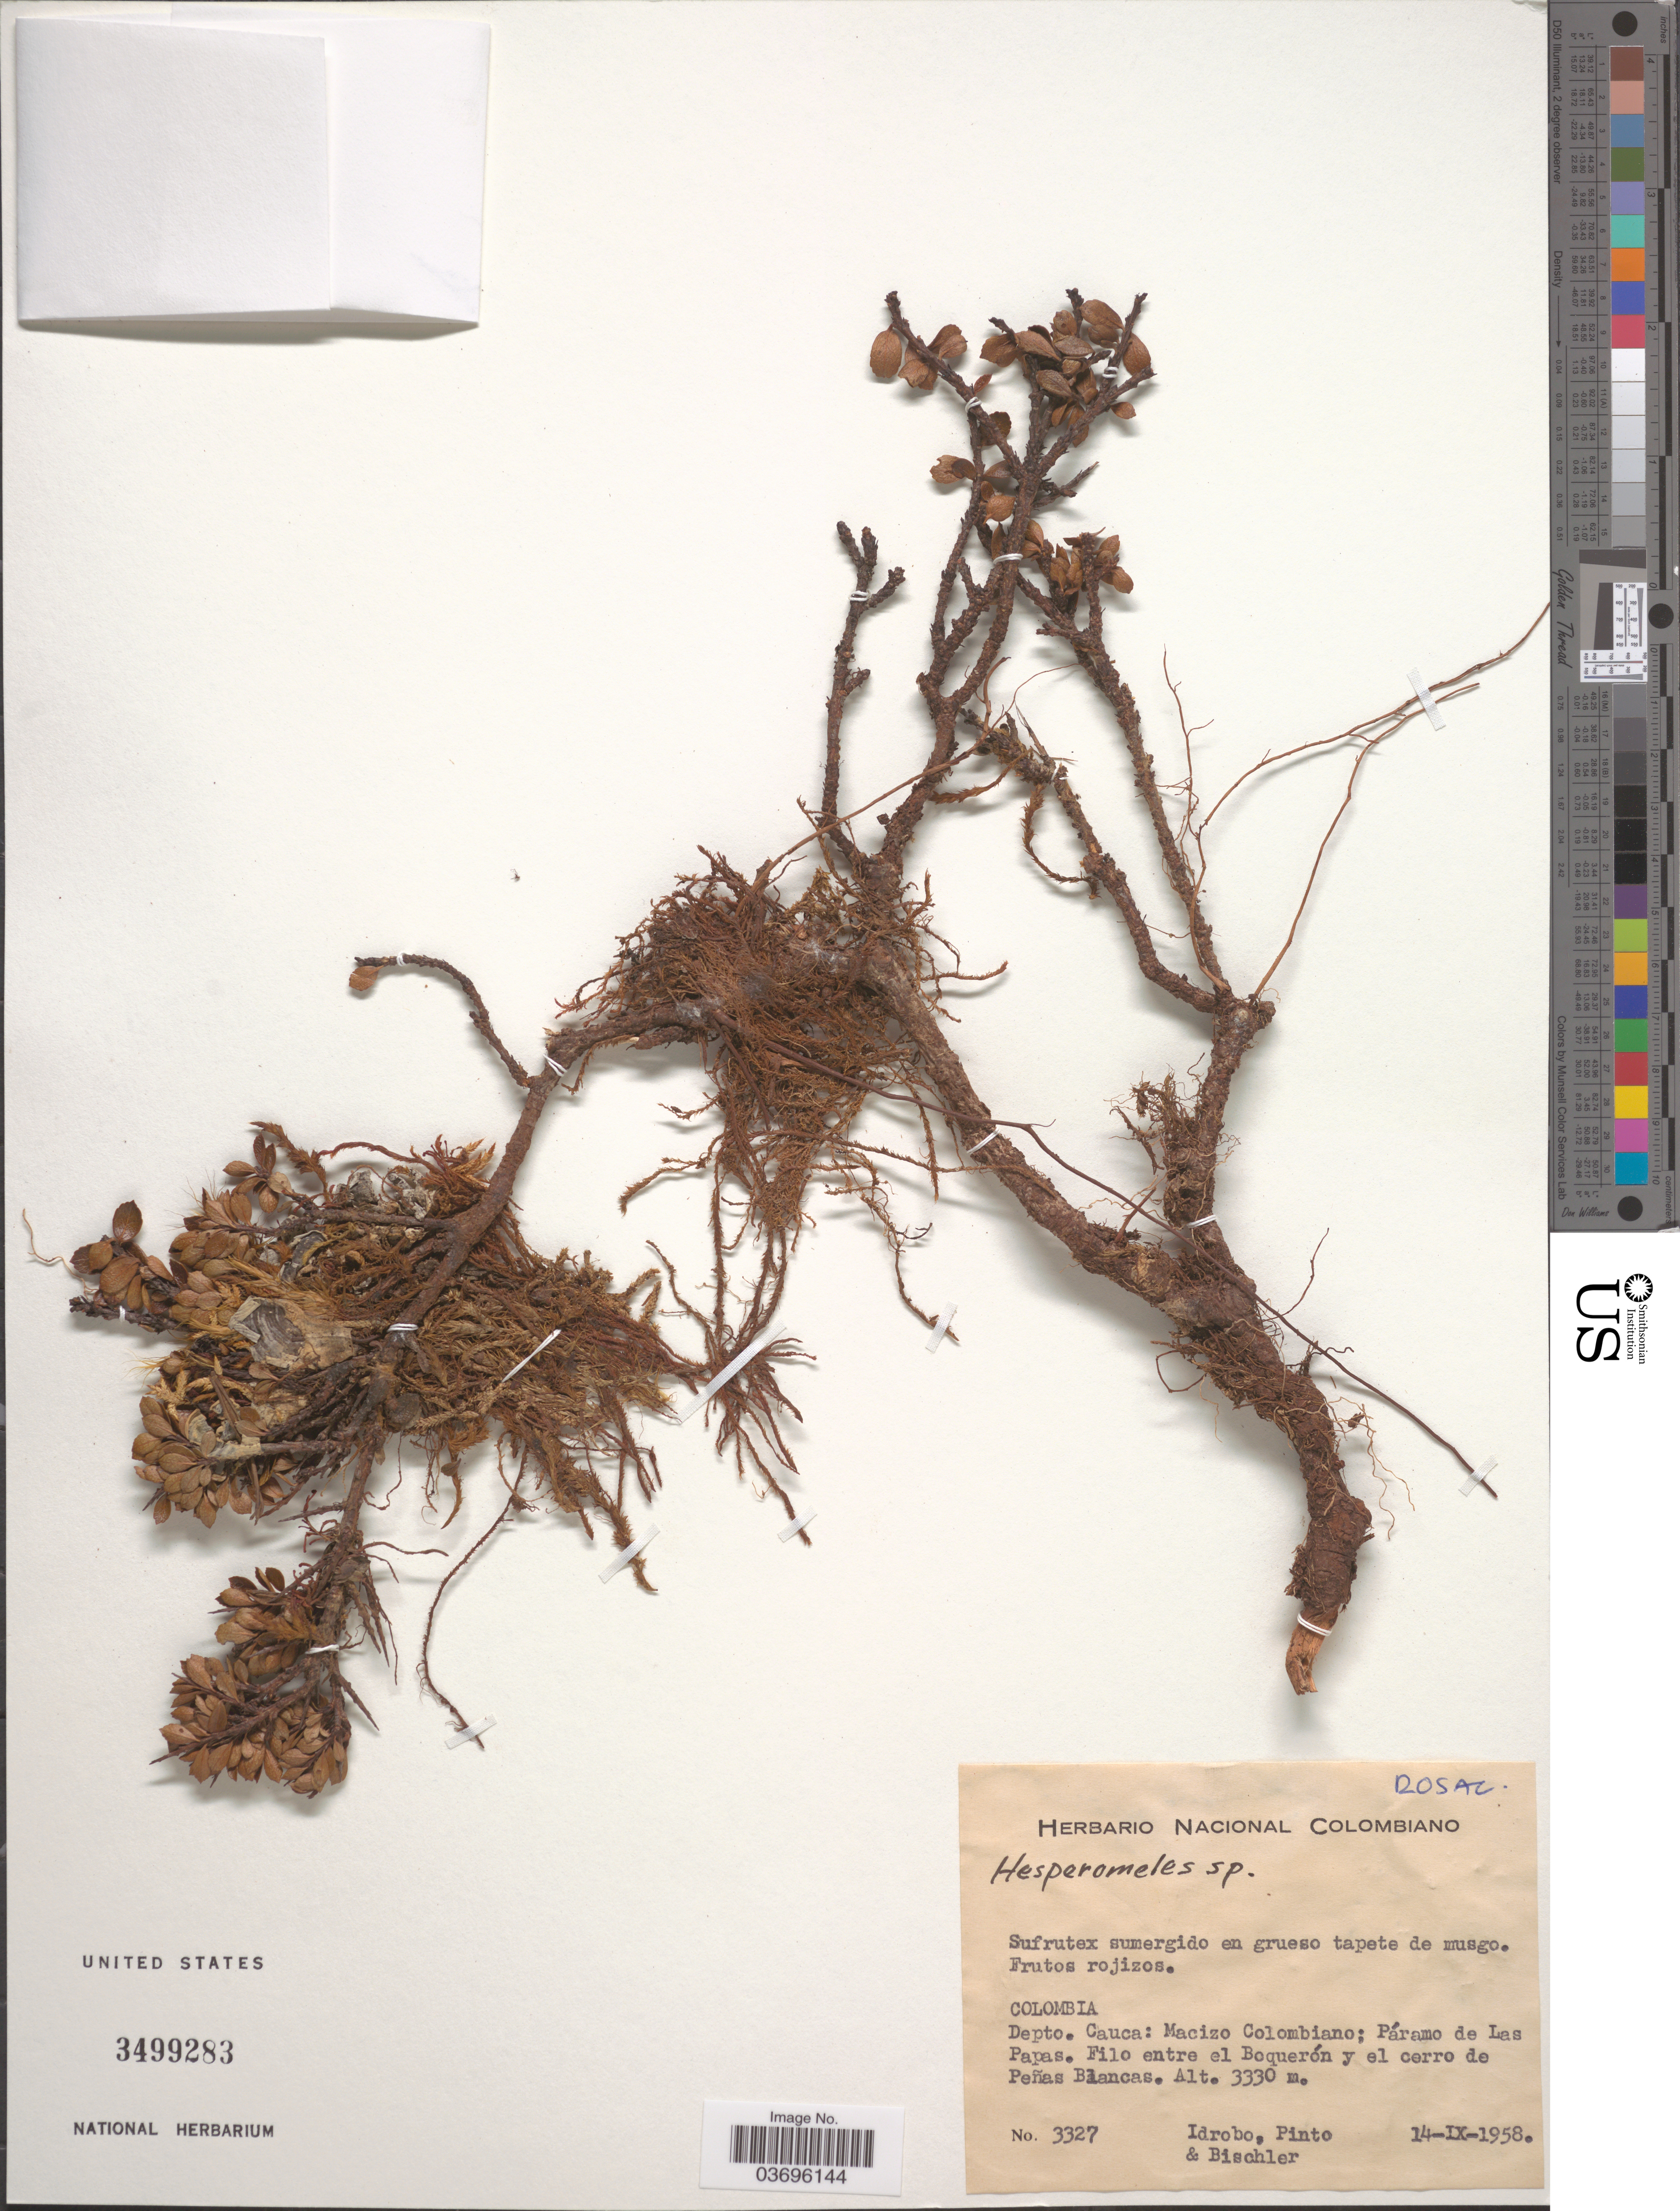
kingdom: Plantae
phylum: Tracheophyta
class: Magnoliopsida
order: Rosales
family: Rosaceae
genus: Hesperomeles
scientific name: Hesperomeles sp.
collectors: -- Idrobo, Pinto, -- & -. Bischler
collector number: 3327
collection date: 1958-09-14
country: Colombia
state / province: Cauca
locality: Depto. Cauca: Macizo Colombiano; Páramo de Las Papas. Filo entre el Boquerón y el cerro de Peñas Blancas.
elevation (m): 3330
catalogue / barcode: US 3499283